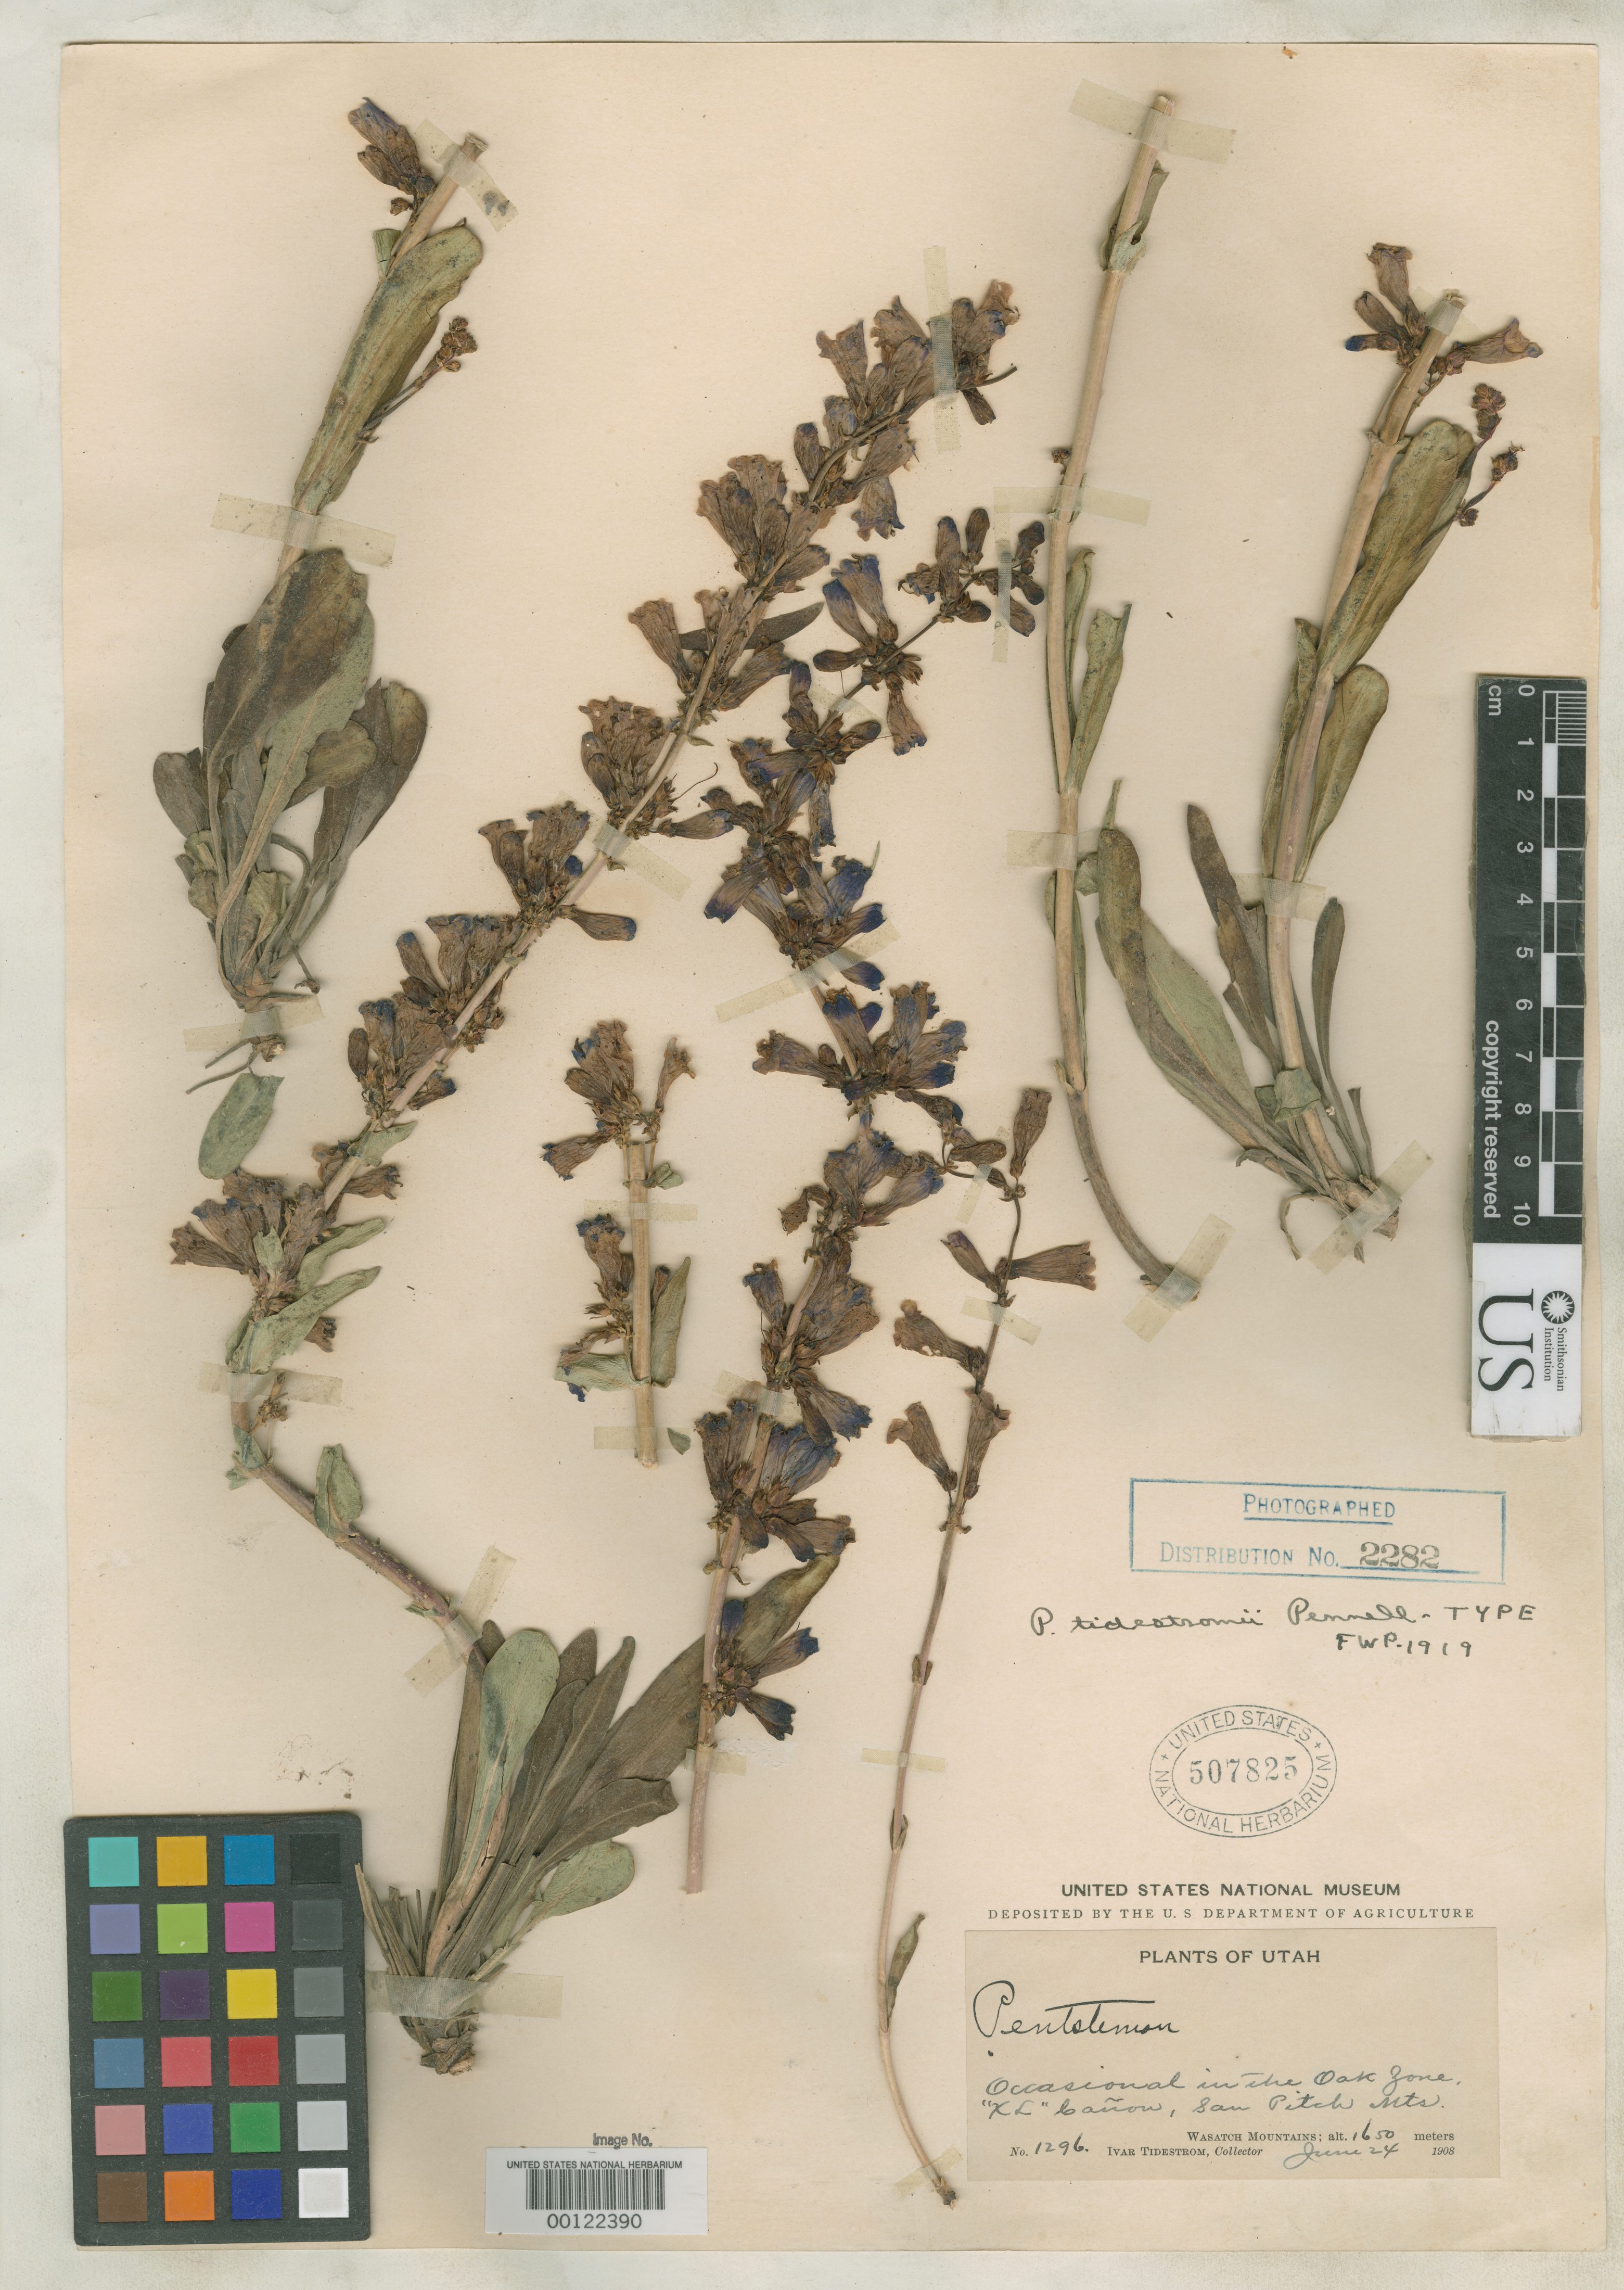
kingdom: Plantae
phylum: Tracheophyta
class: Magnoliopsida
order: Lamiales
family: Plantaginaceae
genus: Penstemon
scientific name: Penstemon tidestromii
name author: Pennell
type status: Holotype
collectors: I. F. Tidestrom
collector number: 1296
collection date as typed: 24 Jun 1908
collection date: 1908-06-24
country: United States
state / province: Utah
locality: "XL" Canyon, San Pitch Mountains. Wasatch Mountains.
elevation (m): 1650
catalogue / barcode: US 507825